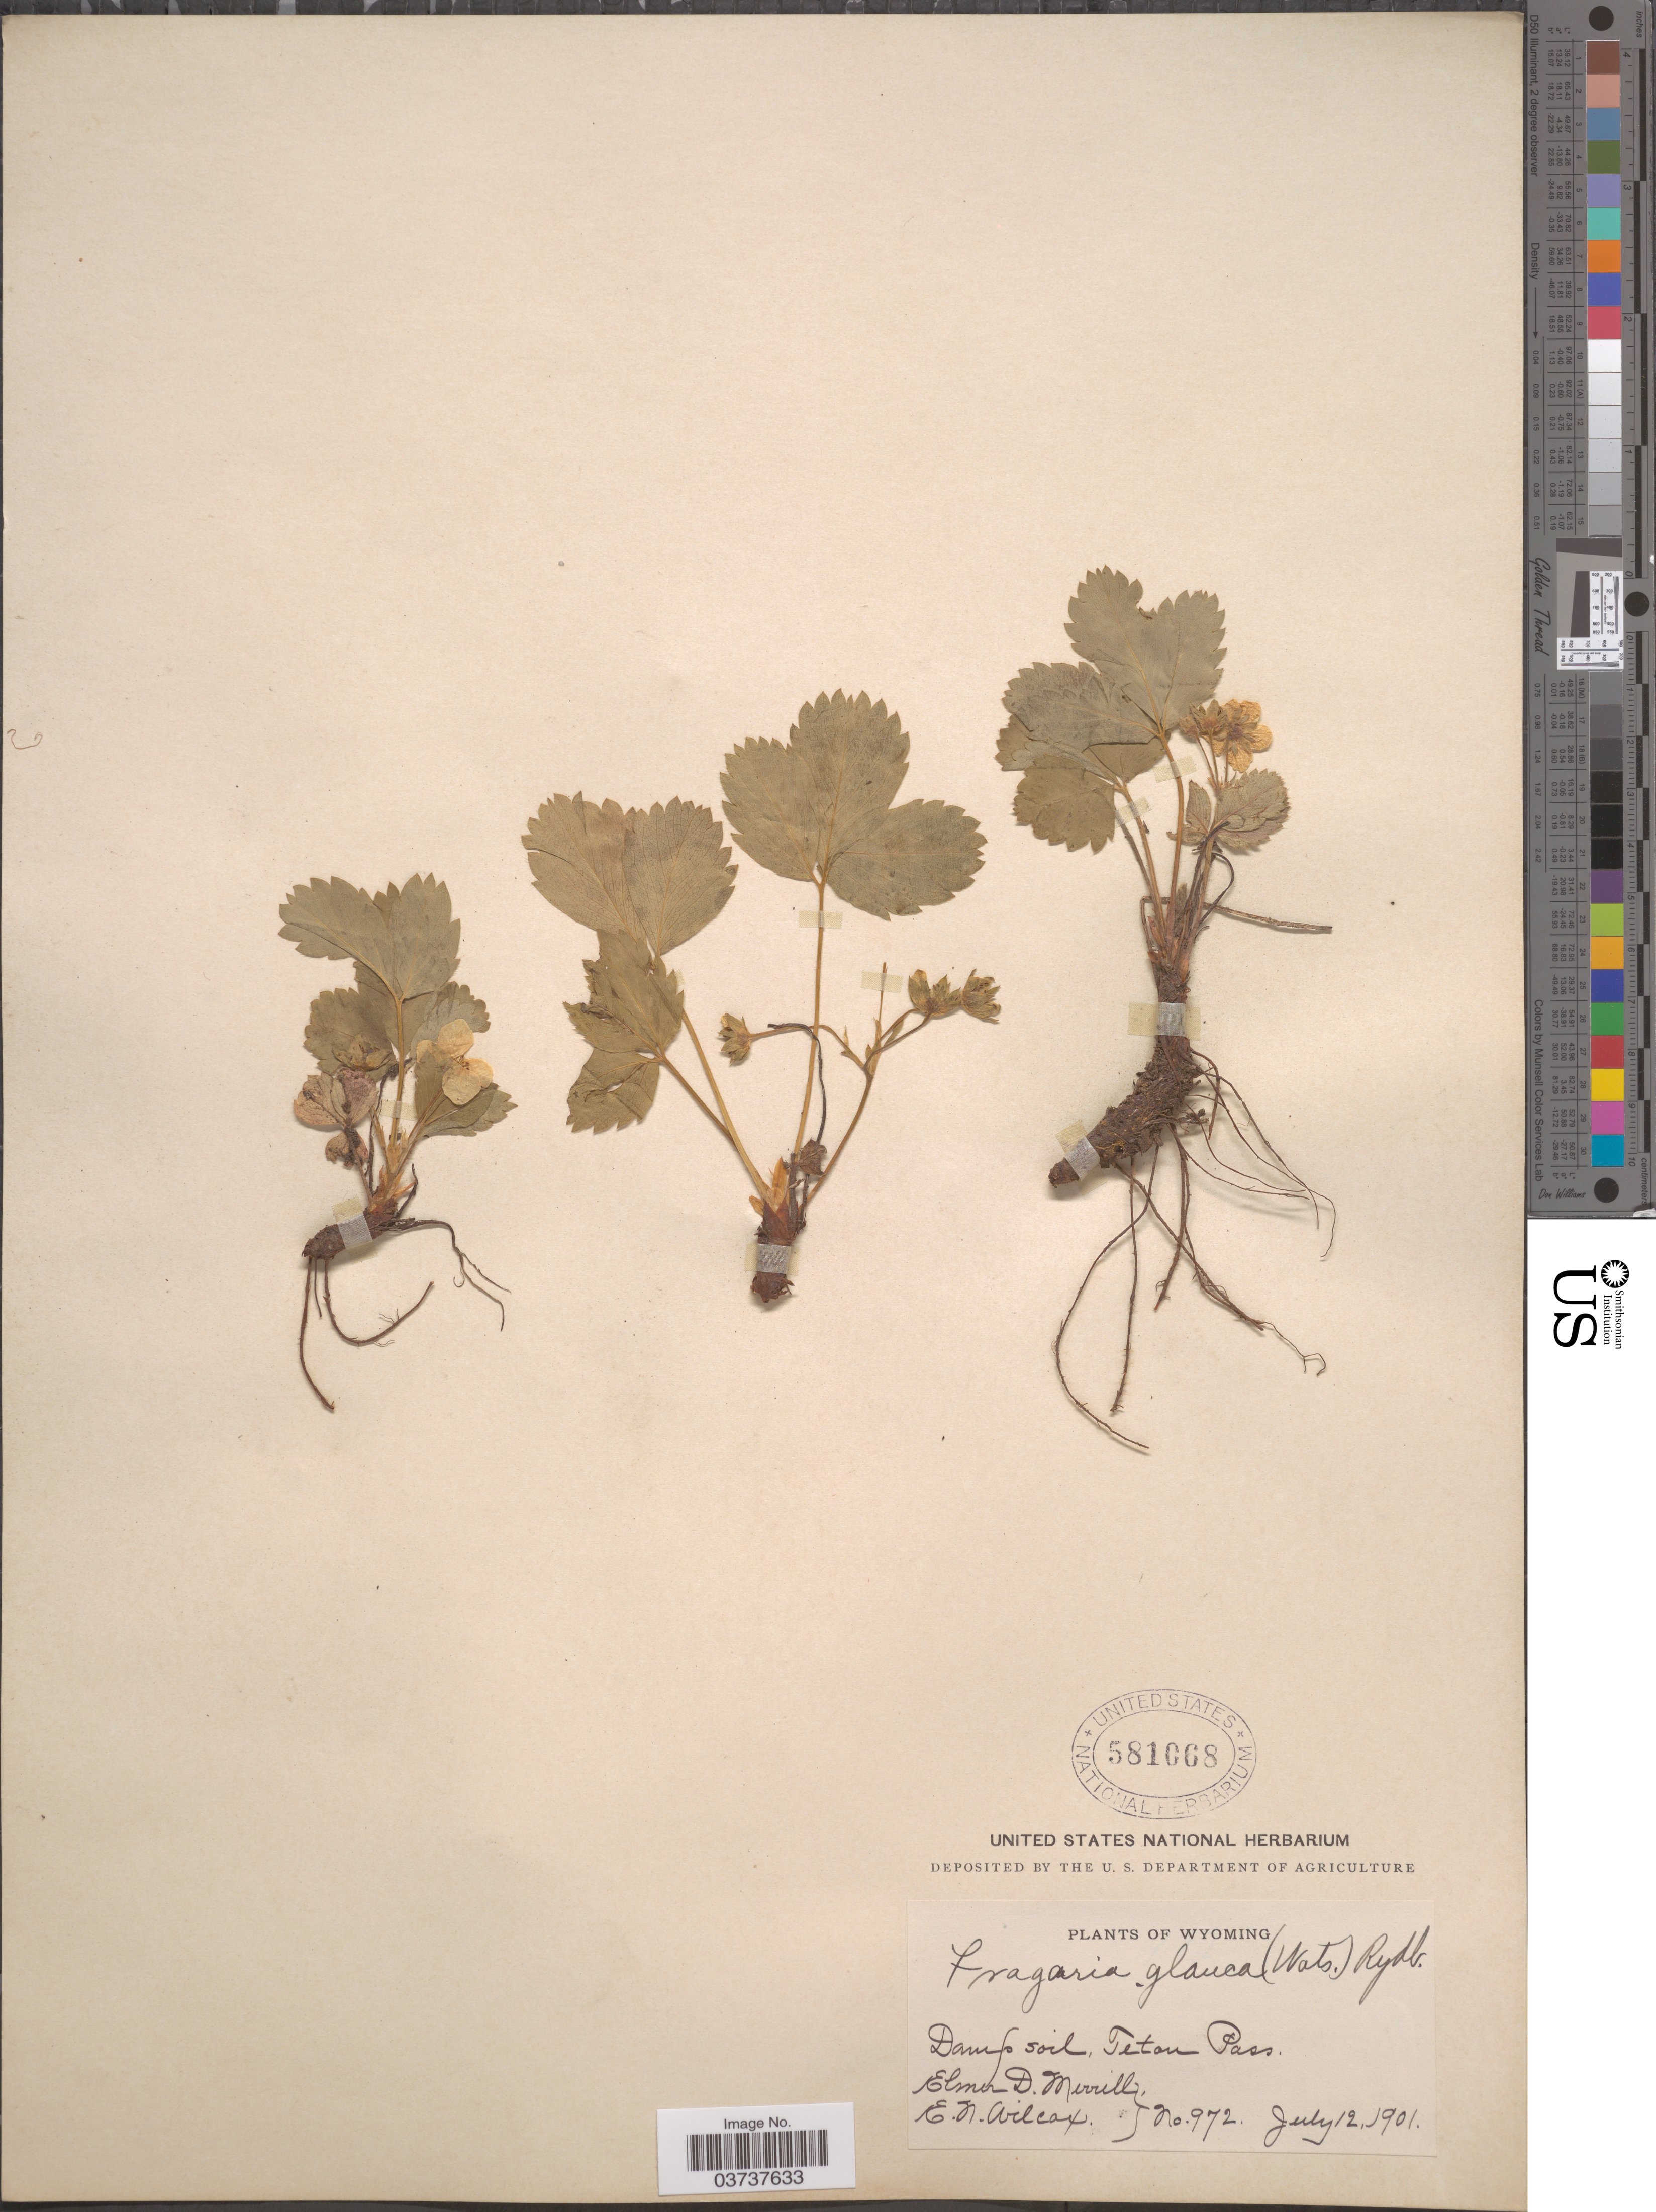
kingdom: Plantae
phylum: Tracheophyta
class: Magnoliopsida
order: Rosales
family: Rosaceae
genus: Fragaria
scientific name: Fragaria virginiana subsp. glauca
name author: (S. Watson) Staudt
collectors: E. D. Merrill & E. Wilcox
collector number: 972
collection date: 1901-07-12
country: United States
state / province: Wyoming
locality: Tetan Pass.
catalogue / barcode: US 581068